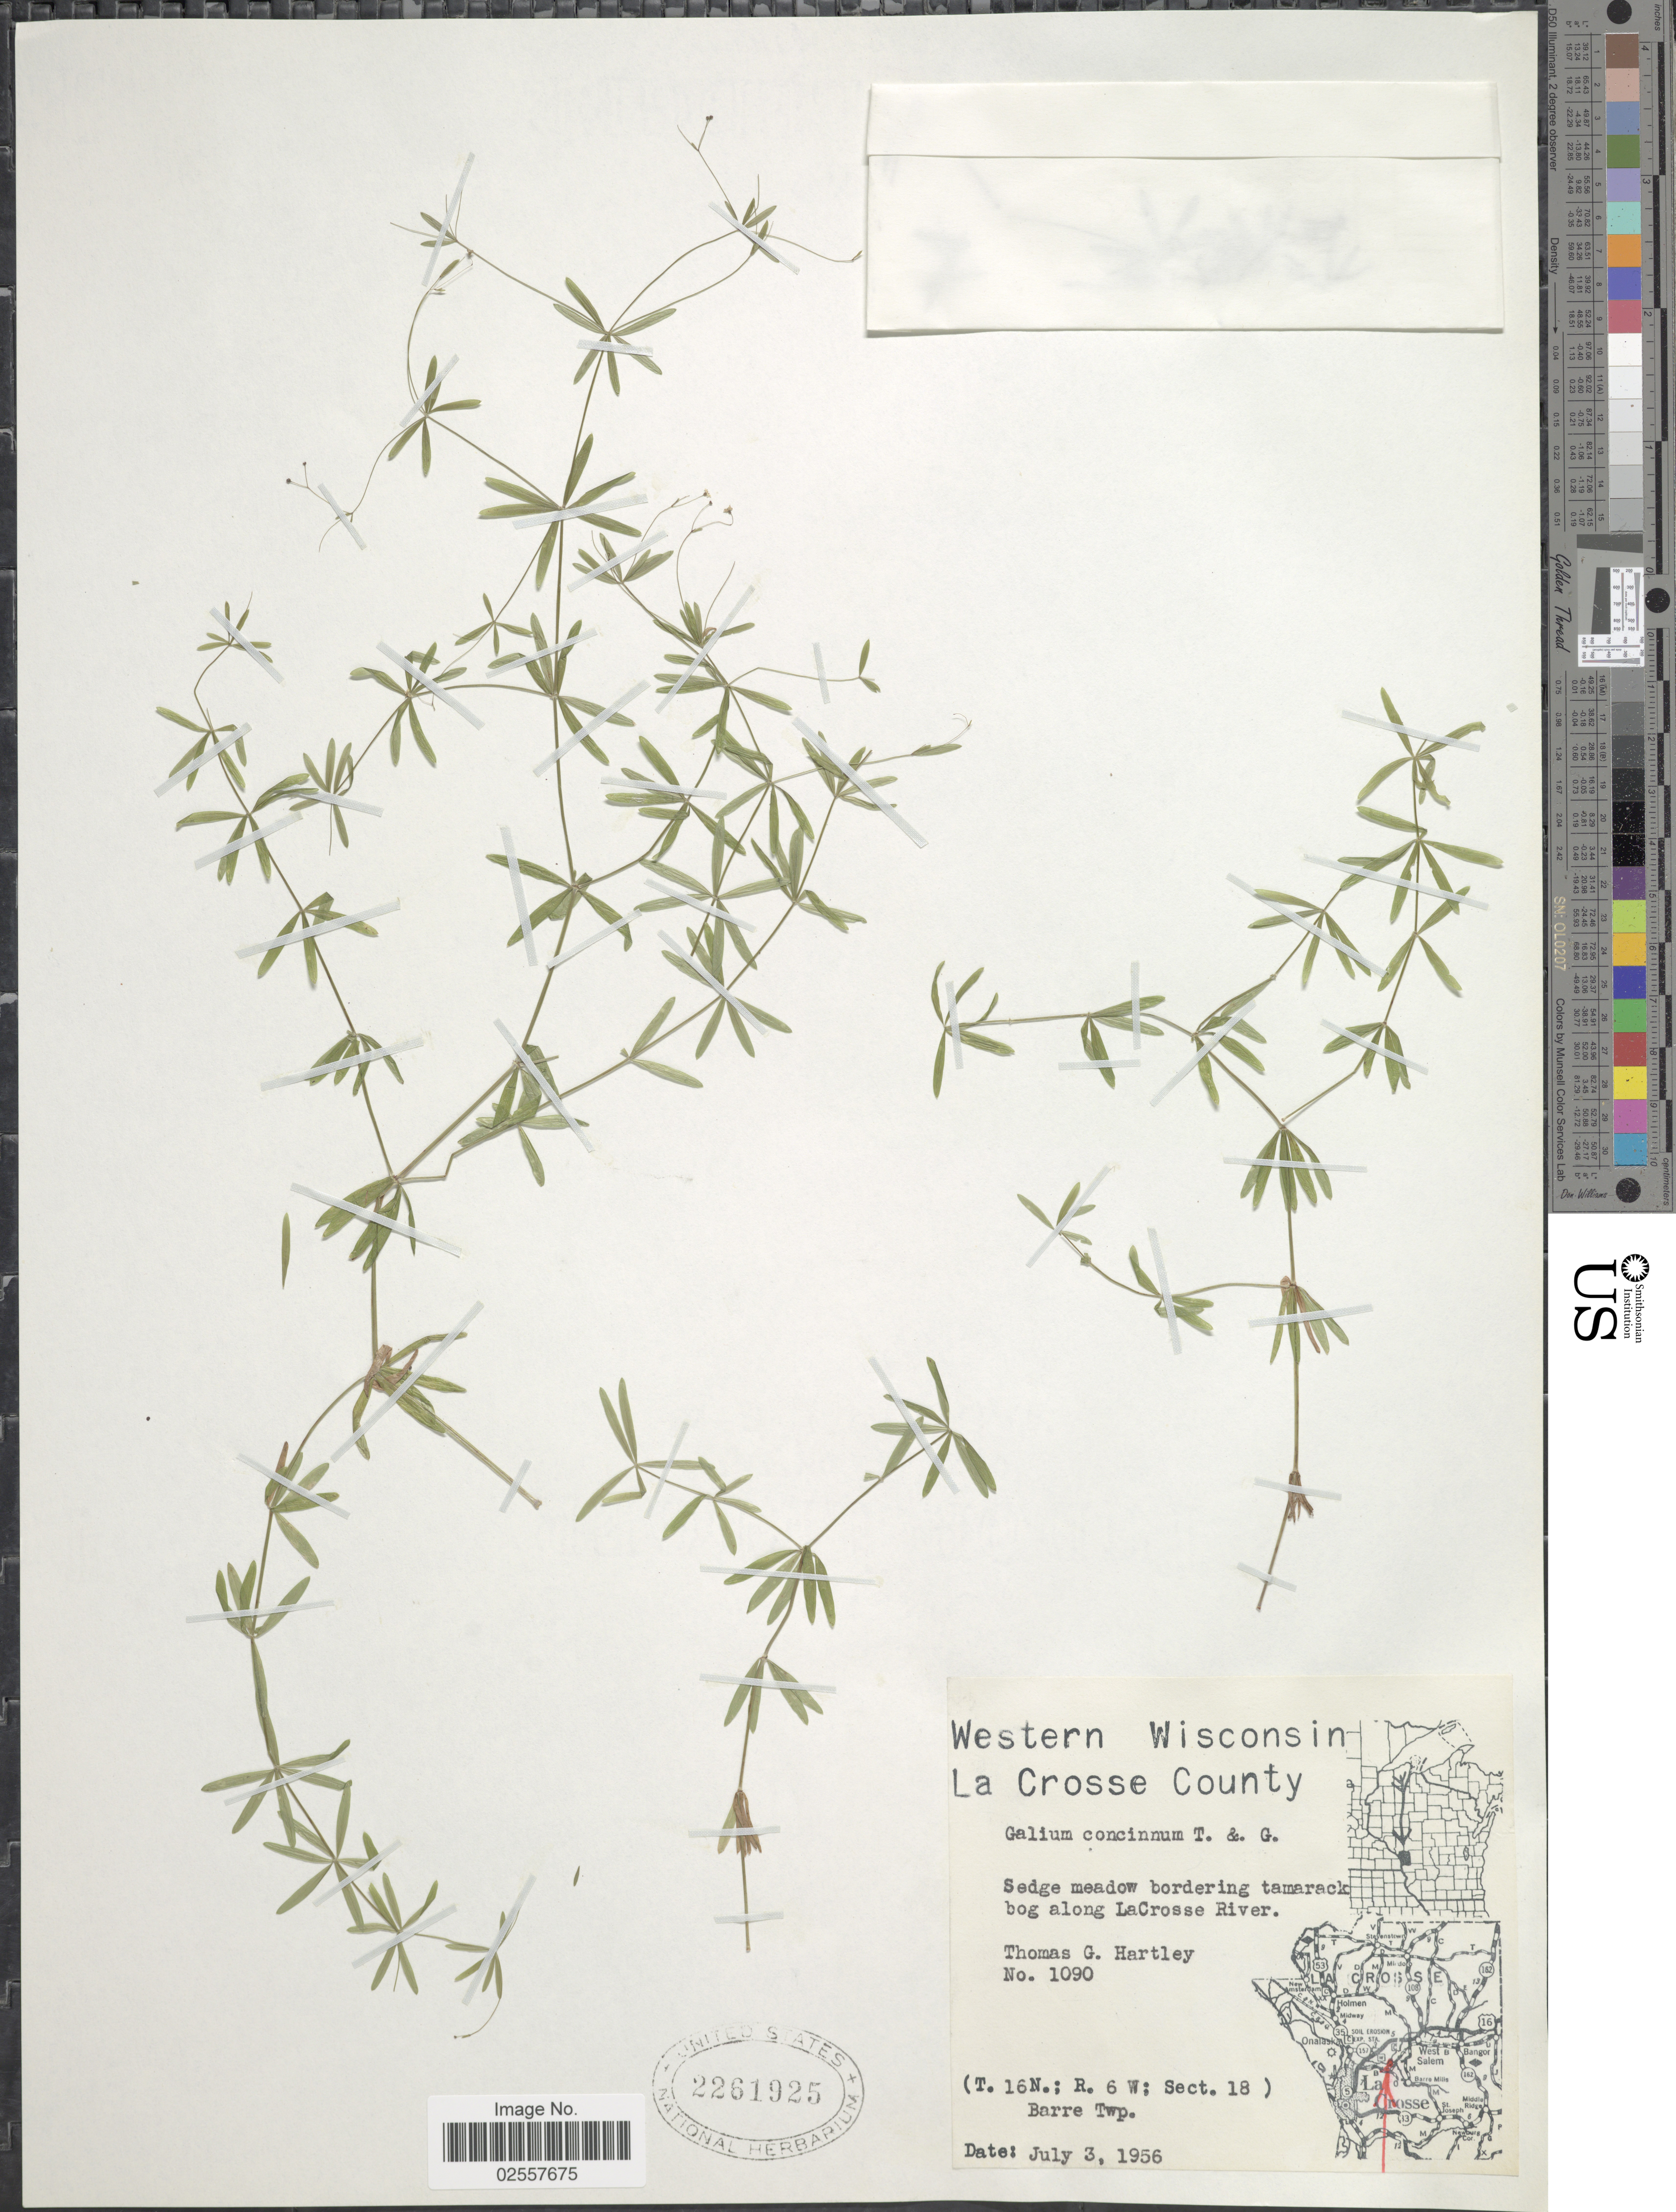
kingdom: Plantae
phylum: Tracheophyta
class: Magnoliopsida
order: Gentianales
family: Rubiaceae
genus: Galium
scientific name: Galium concinnum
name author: Torr. & A. Gray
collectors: T. G. Hartley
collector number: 1090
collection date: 1956-07-03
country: United States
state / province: Wisconsin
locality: Western Wisconsin. La Crosse County. Sedge meadow bordering tamarack bog along LaCrosse River. (T. 16N.; R. 6 W; Sect. 18) Barre Twp.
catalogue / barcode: US 2261925